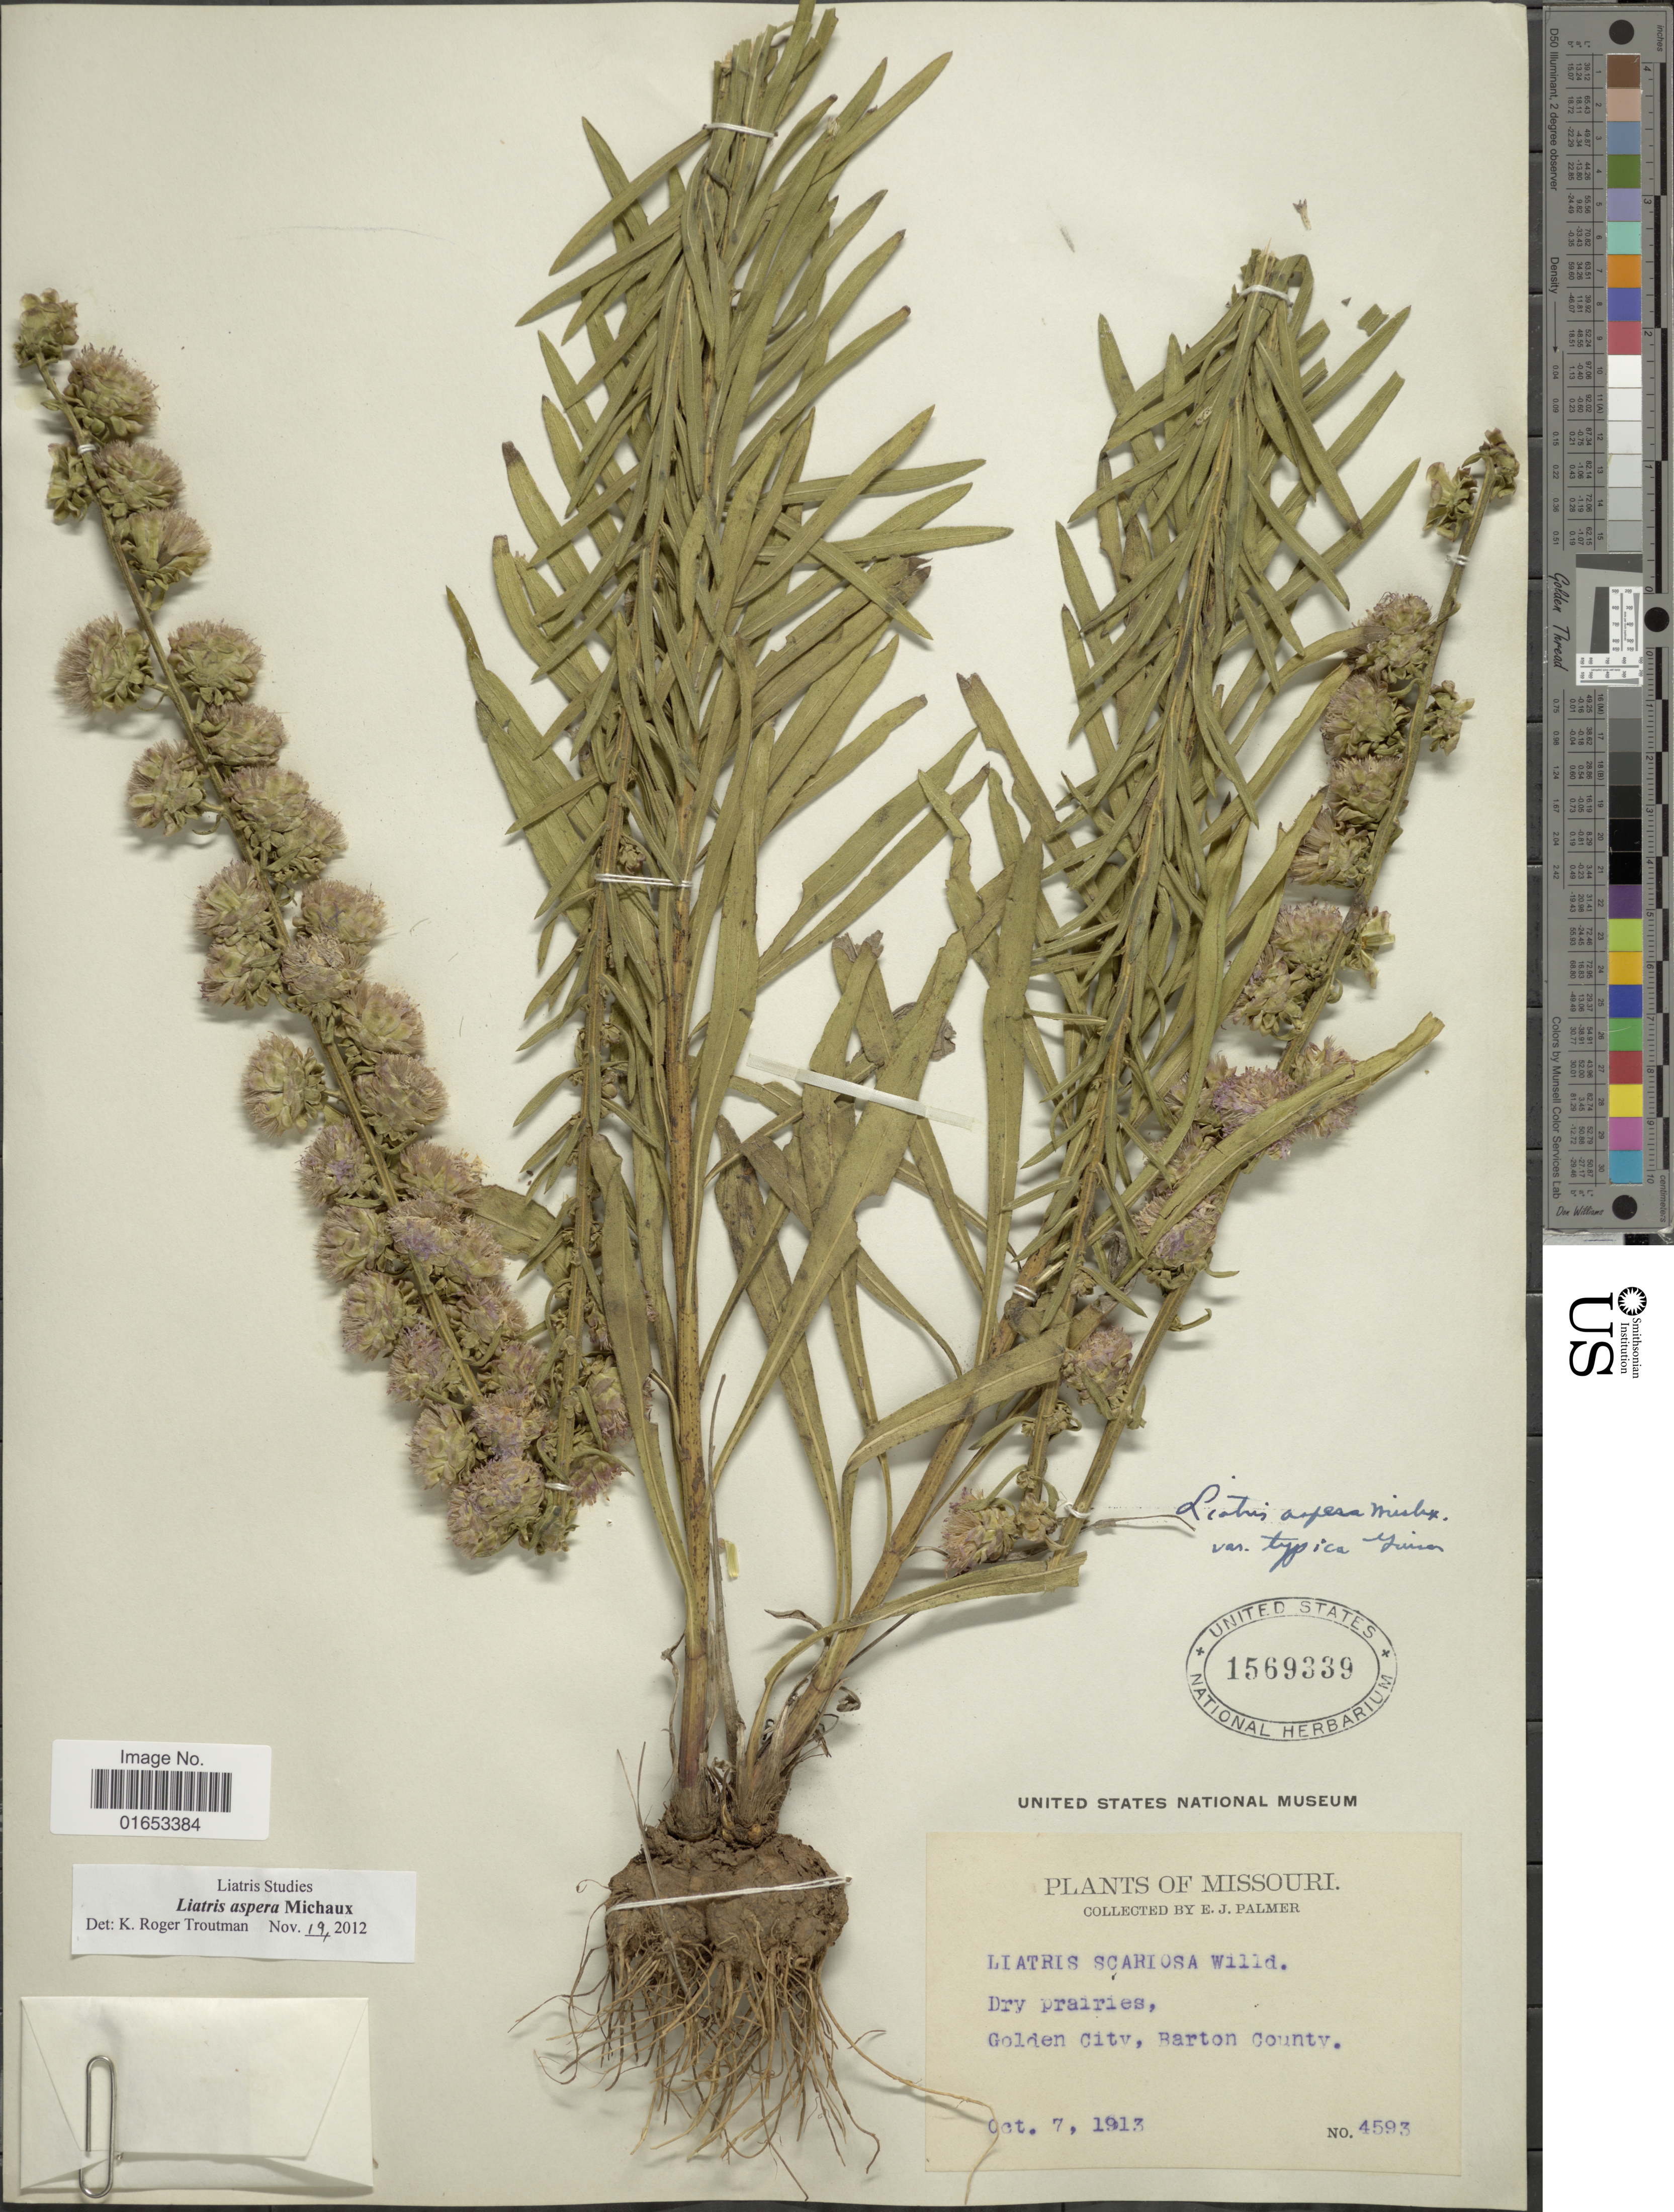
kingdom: Plantae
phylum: Tracheophyta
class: Magnoliopsida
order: Asterales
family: Asteraceae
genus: Liatris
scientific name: Liatris aspera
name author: Michx.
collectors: E. J. Palmer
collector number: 4593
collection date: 1913-10-07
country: United States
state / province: Missouri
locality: Dry prairies, Golden City, Barton County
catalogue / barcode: US 1569339